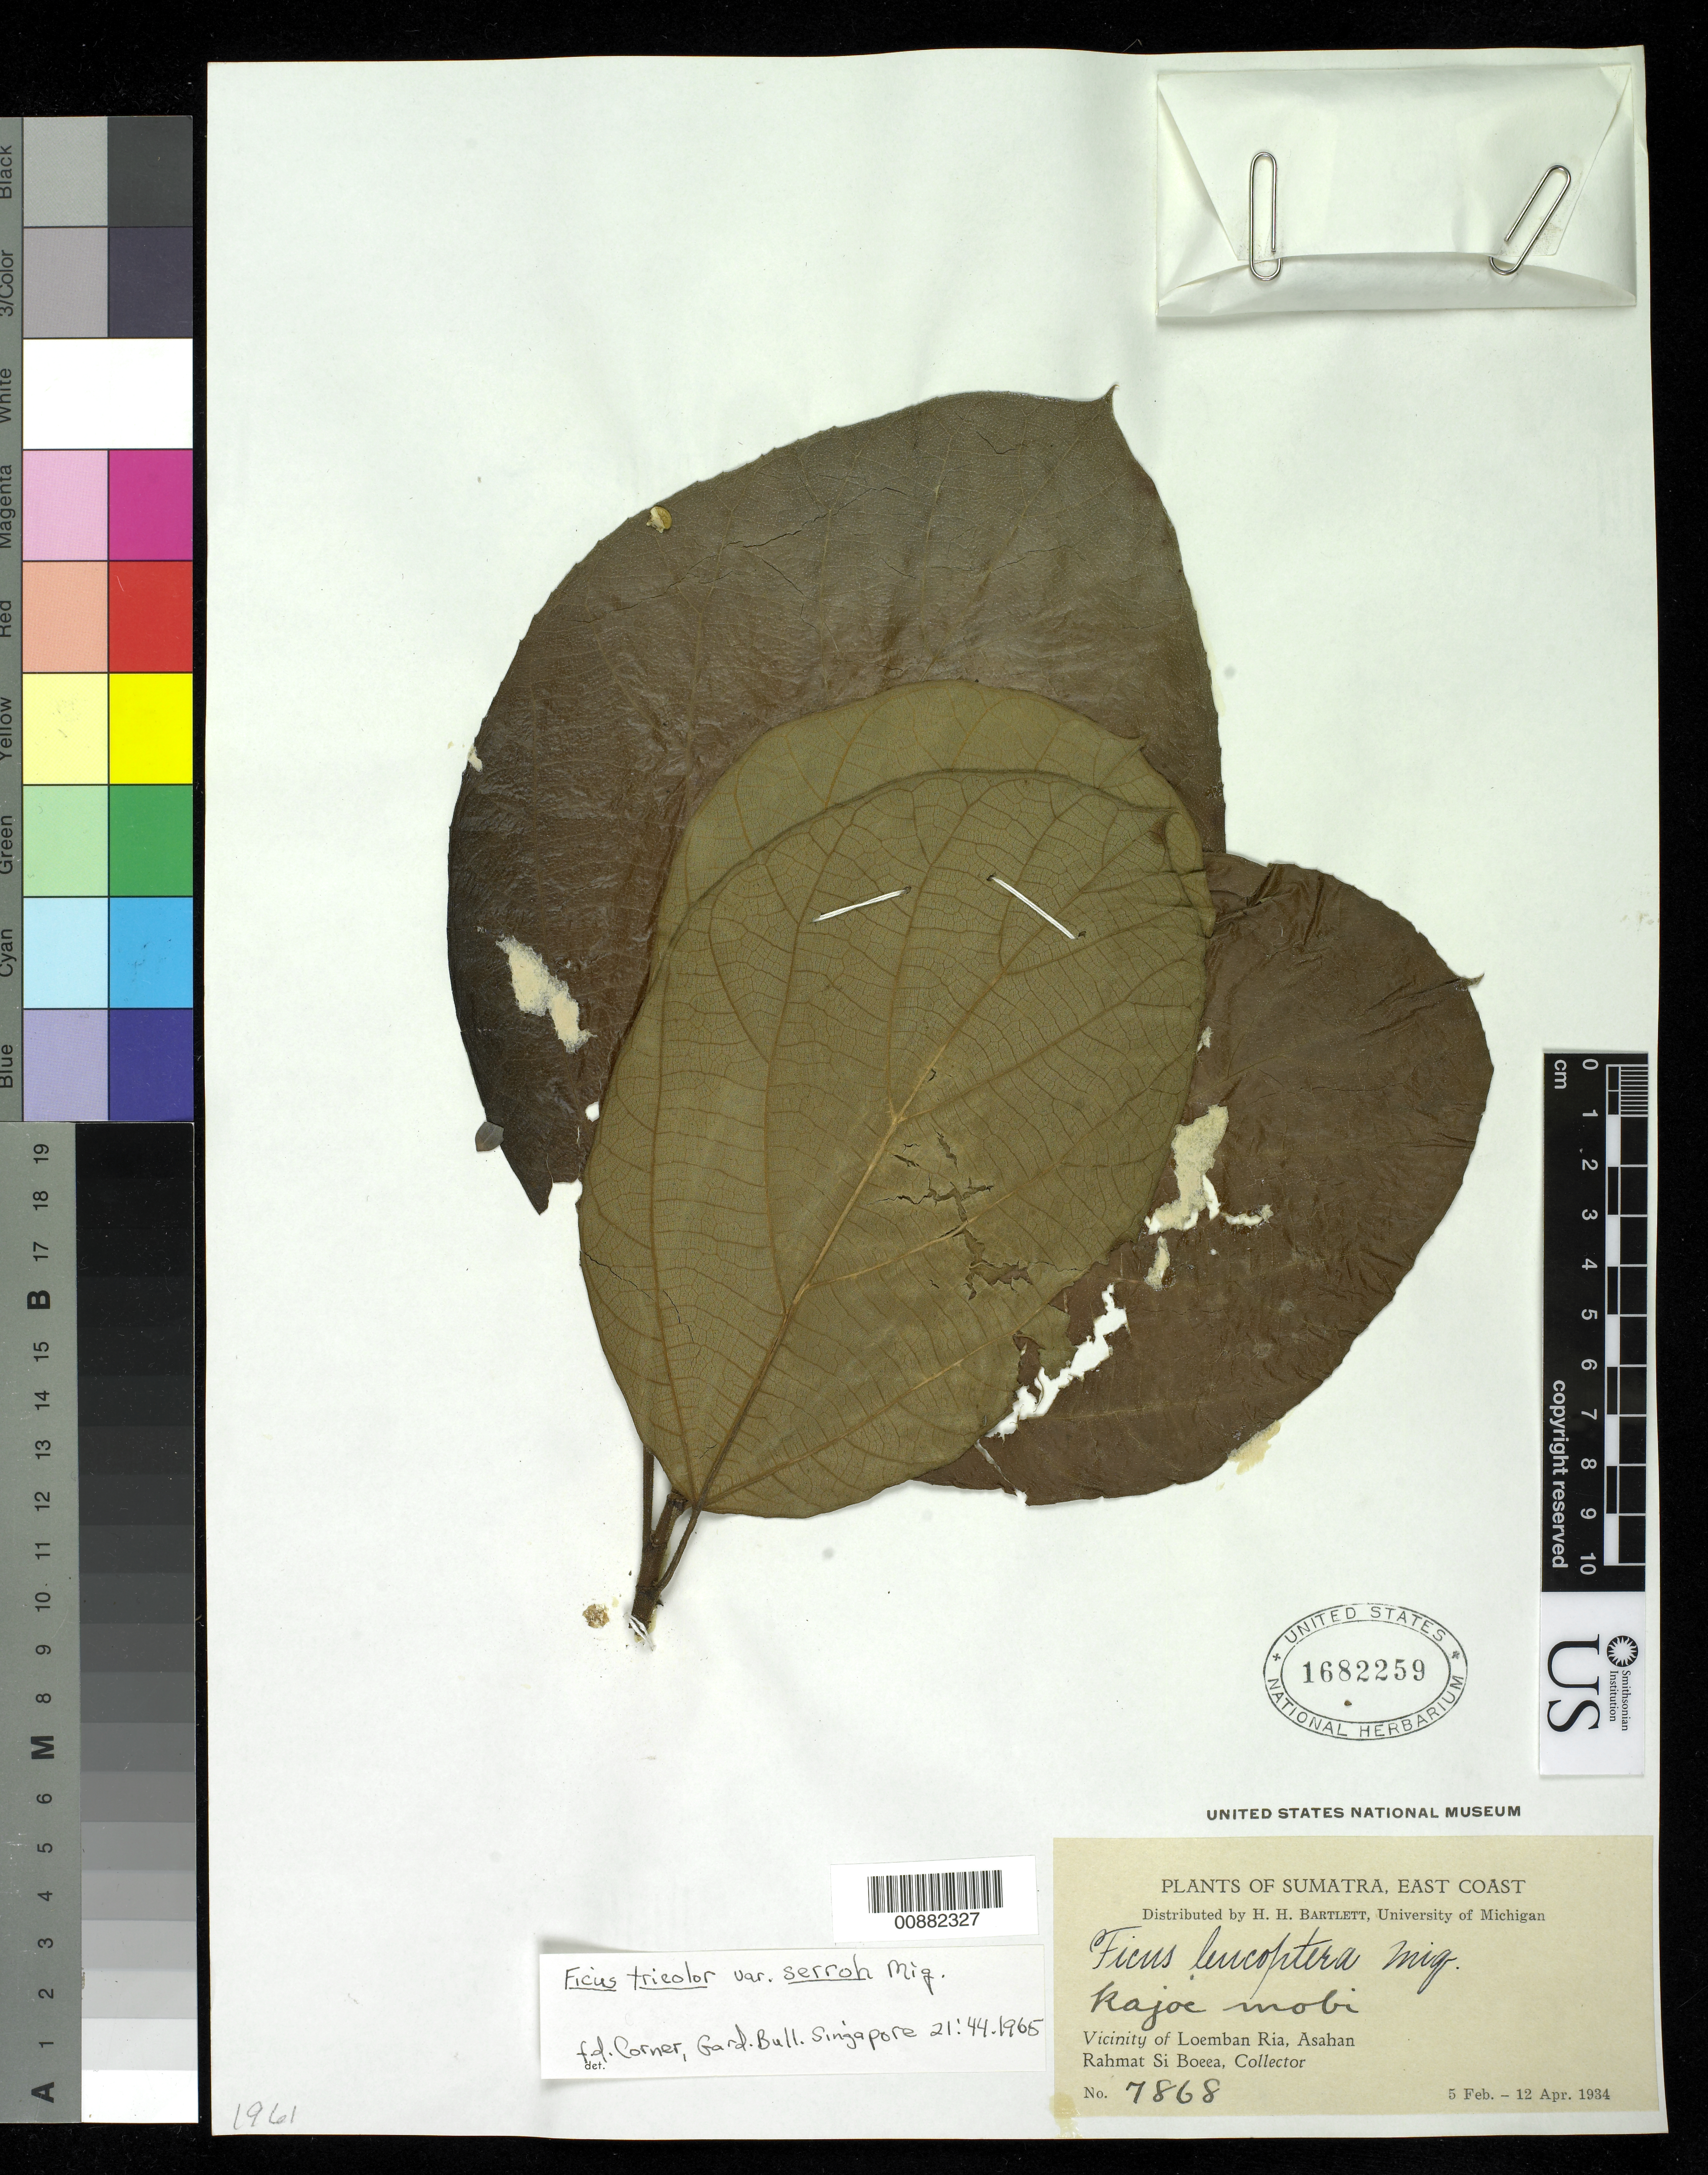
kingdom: Plantae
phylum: Tracheophyta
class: Magnoliopsida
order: Rosales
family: Moraceae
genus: Ficus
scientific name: Ficus tricolor var. serroh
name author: Miq.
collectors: Rahmat Si Boeea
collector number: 7868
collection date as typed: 05 Feb 1934 to 12 Apr 1934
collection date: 1934-02-05/1934-04-12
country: Indonesia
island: Sumatra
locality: east coast.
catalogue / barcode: US 1682259